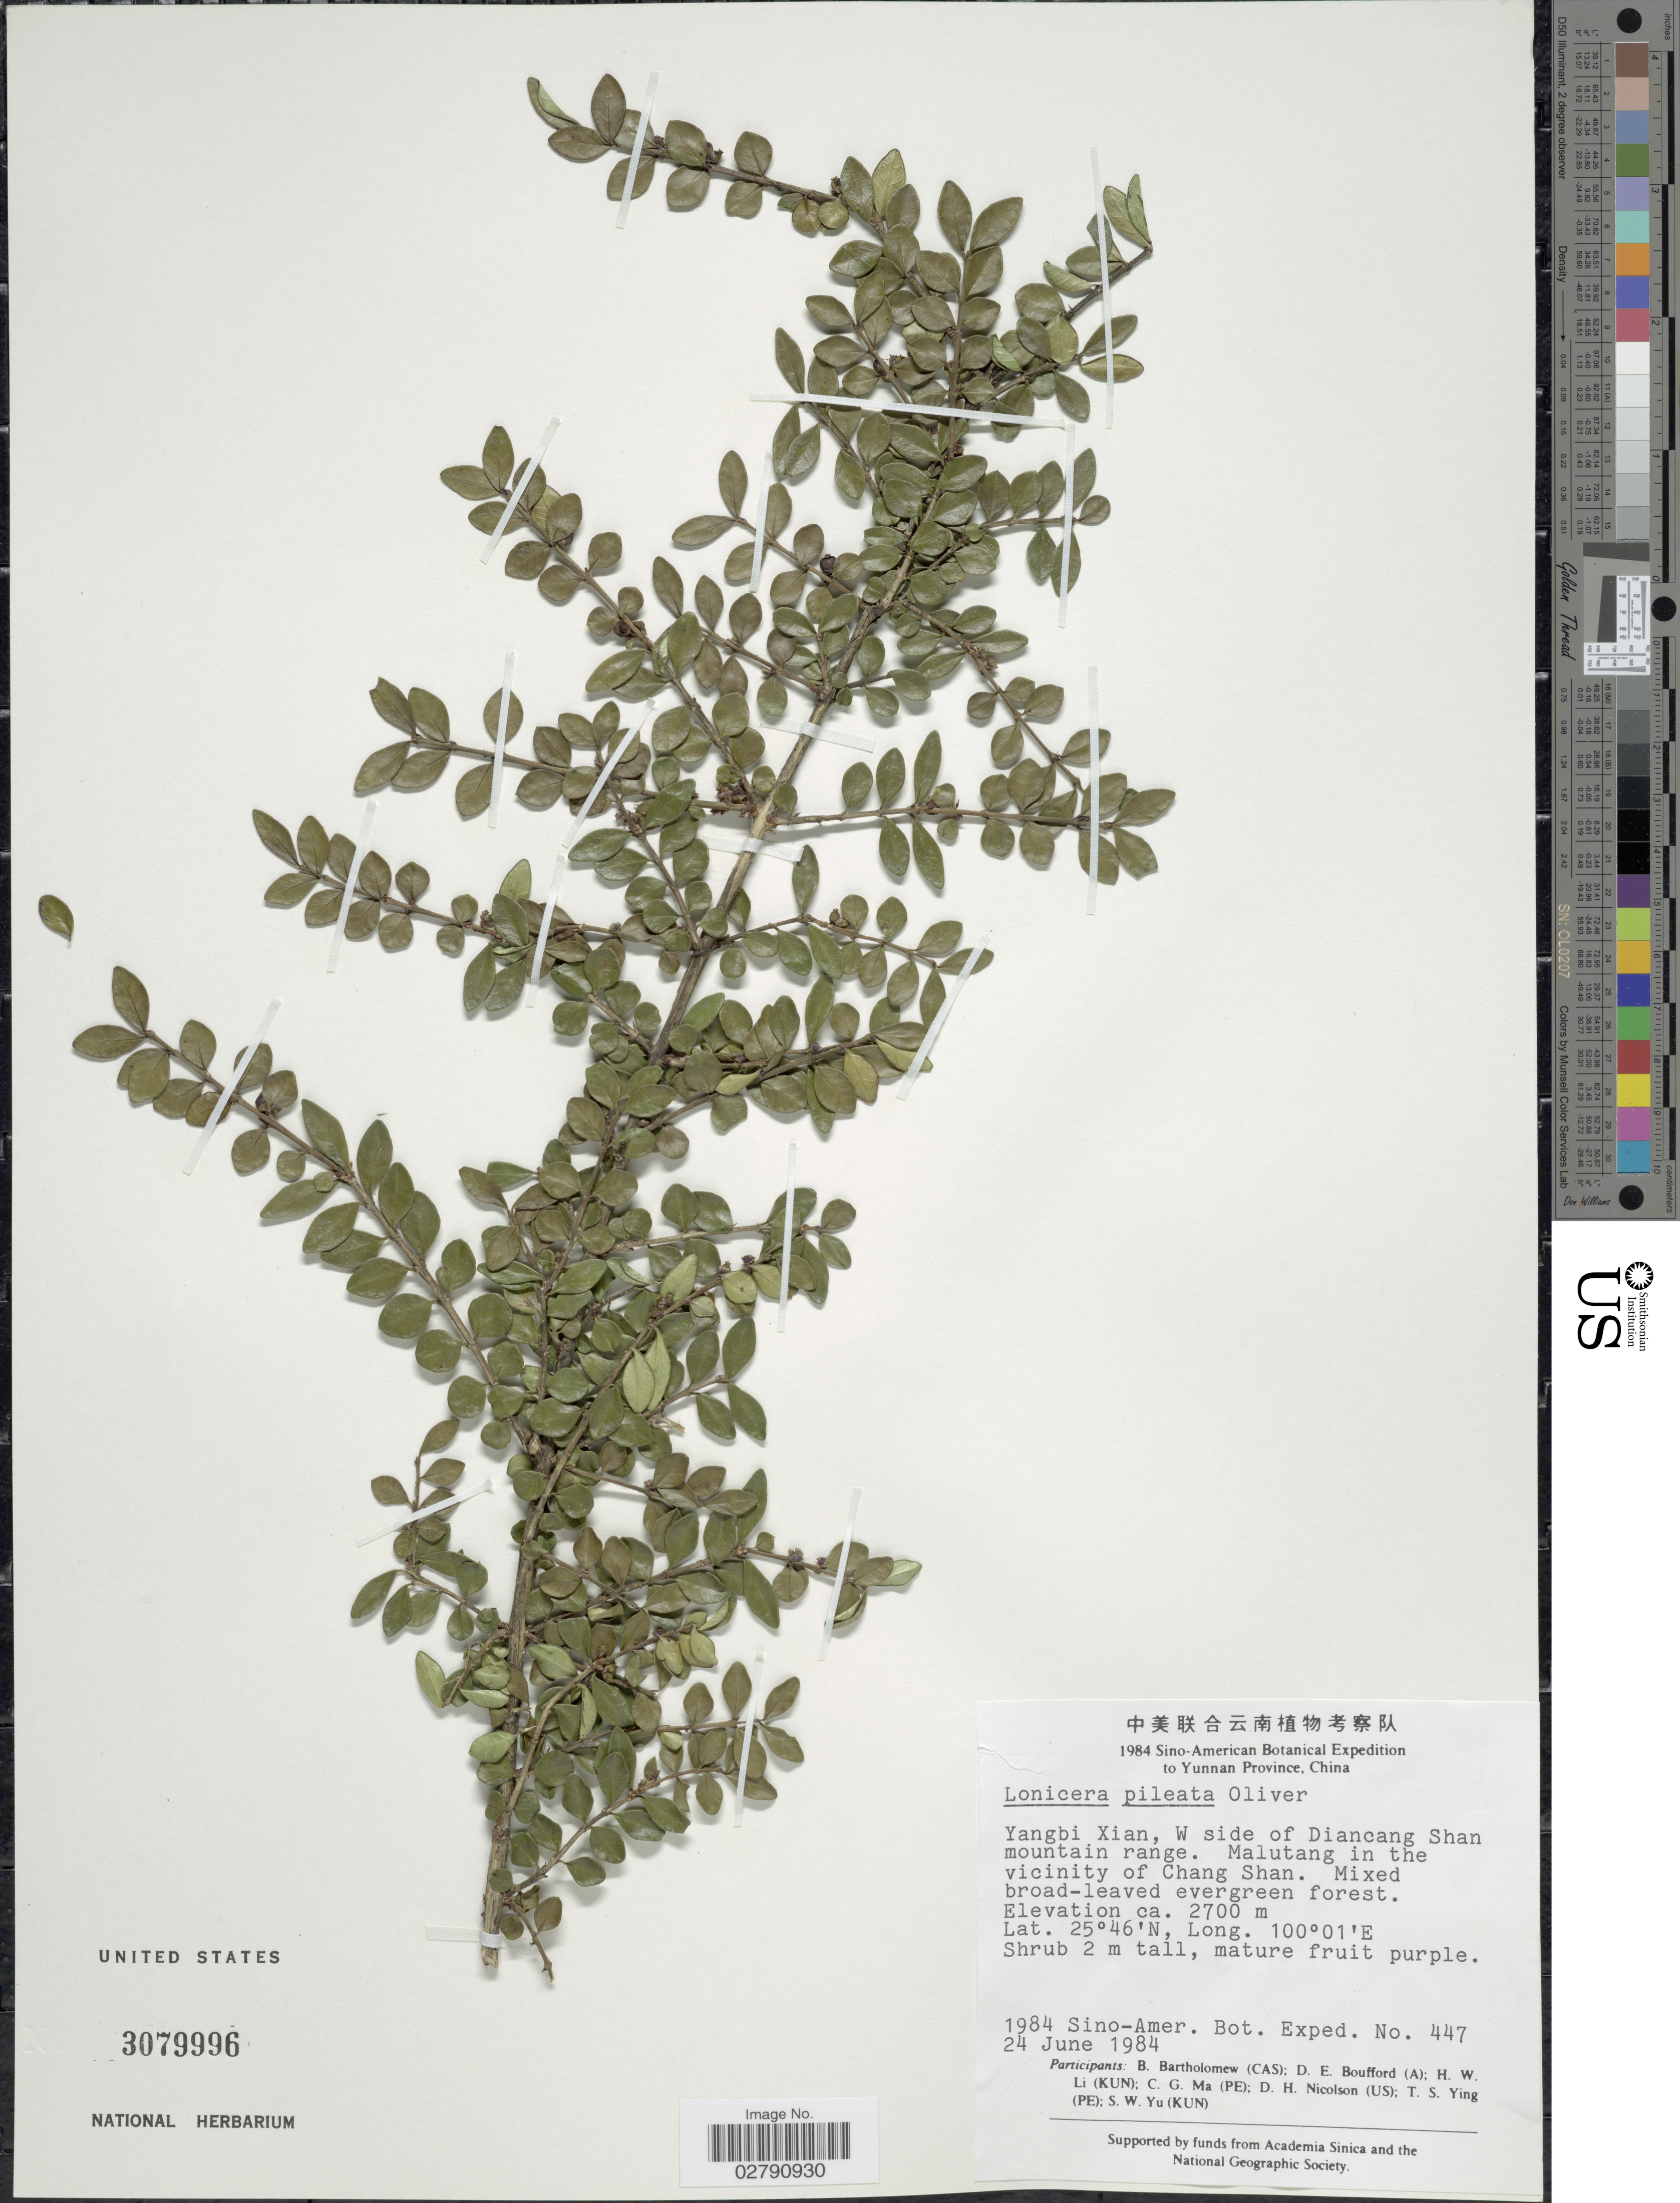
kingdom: Plantae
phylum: Tracheophyta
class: Magnoliopsida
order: Dipsacales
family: Caprifoliaceae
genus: Lonicera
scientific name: Lonicera pileata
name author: Oliv.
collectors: Sino-Amer. Bot. Exped. 1984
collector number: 447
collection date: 1984-06-24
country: China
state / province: Yunnan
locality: Yangbi Xian, W side of Diancang Shan mountain range. Malutang in the vicinity of Chang Shan.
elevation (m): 2700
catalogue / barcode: US 3079996